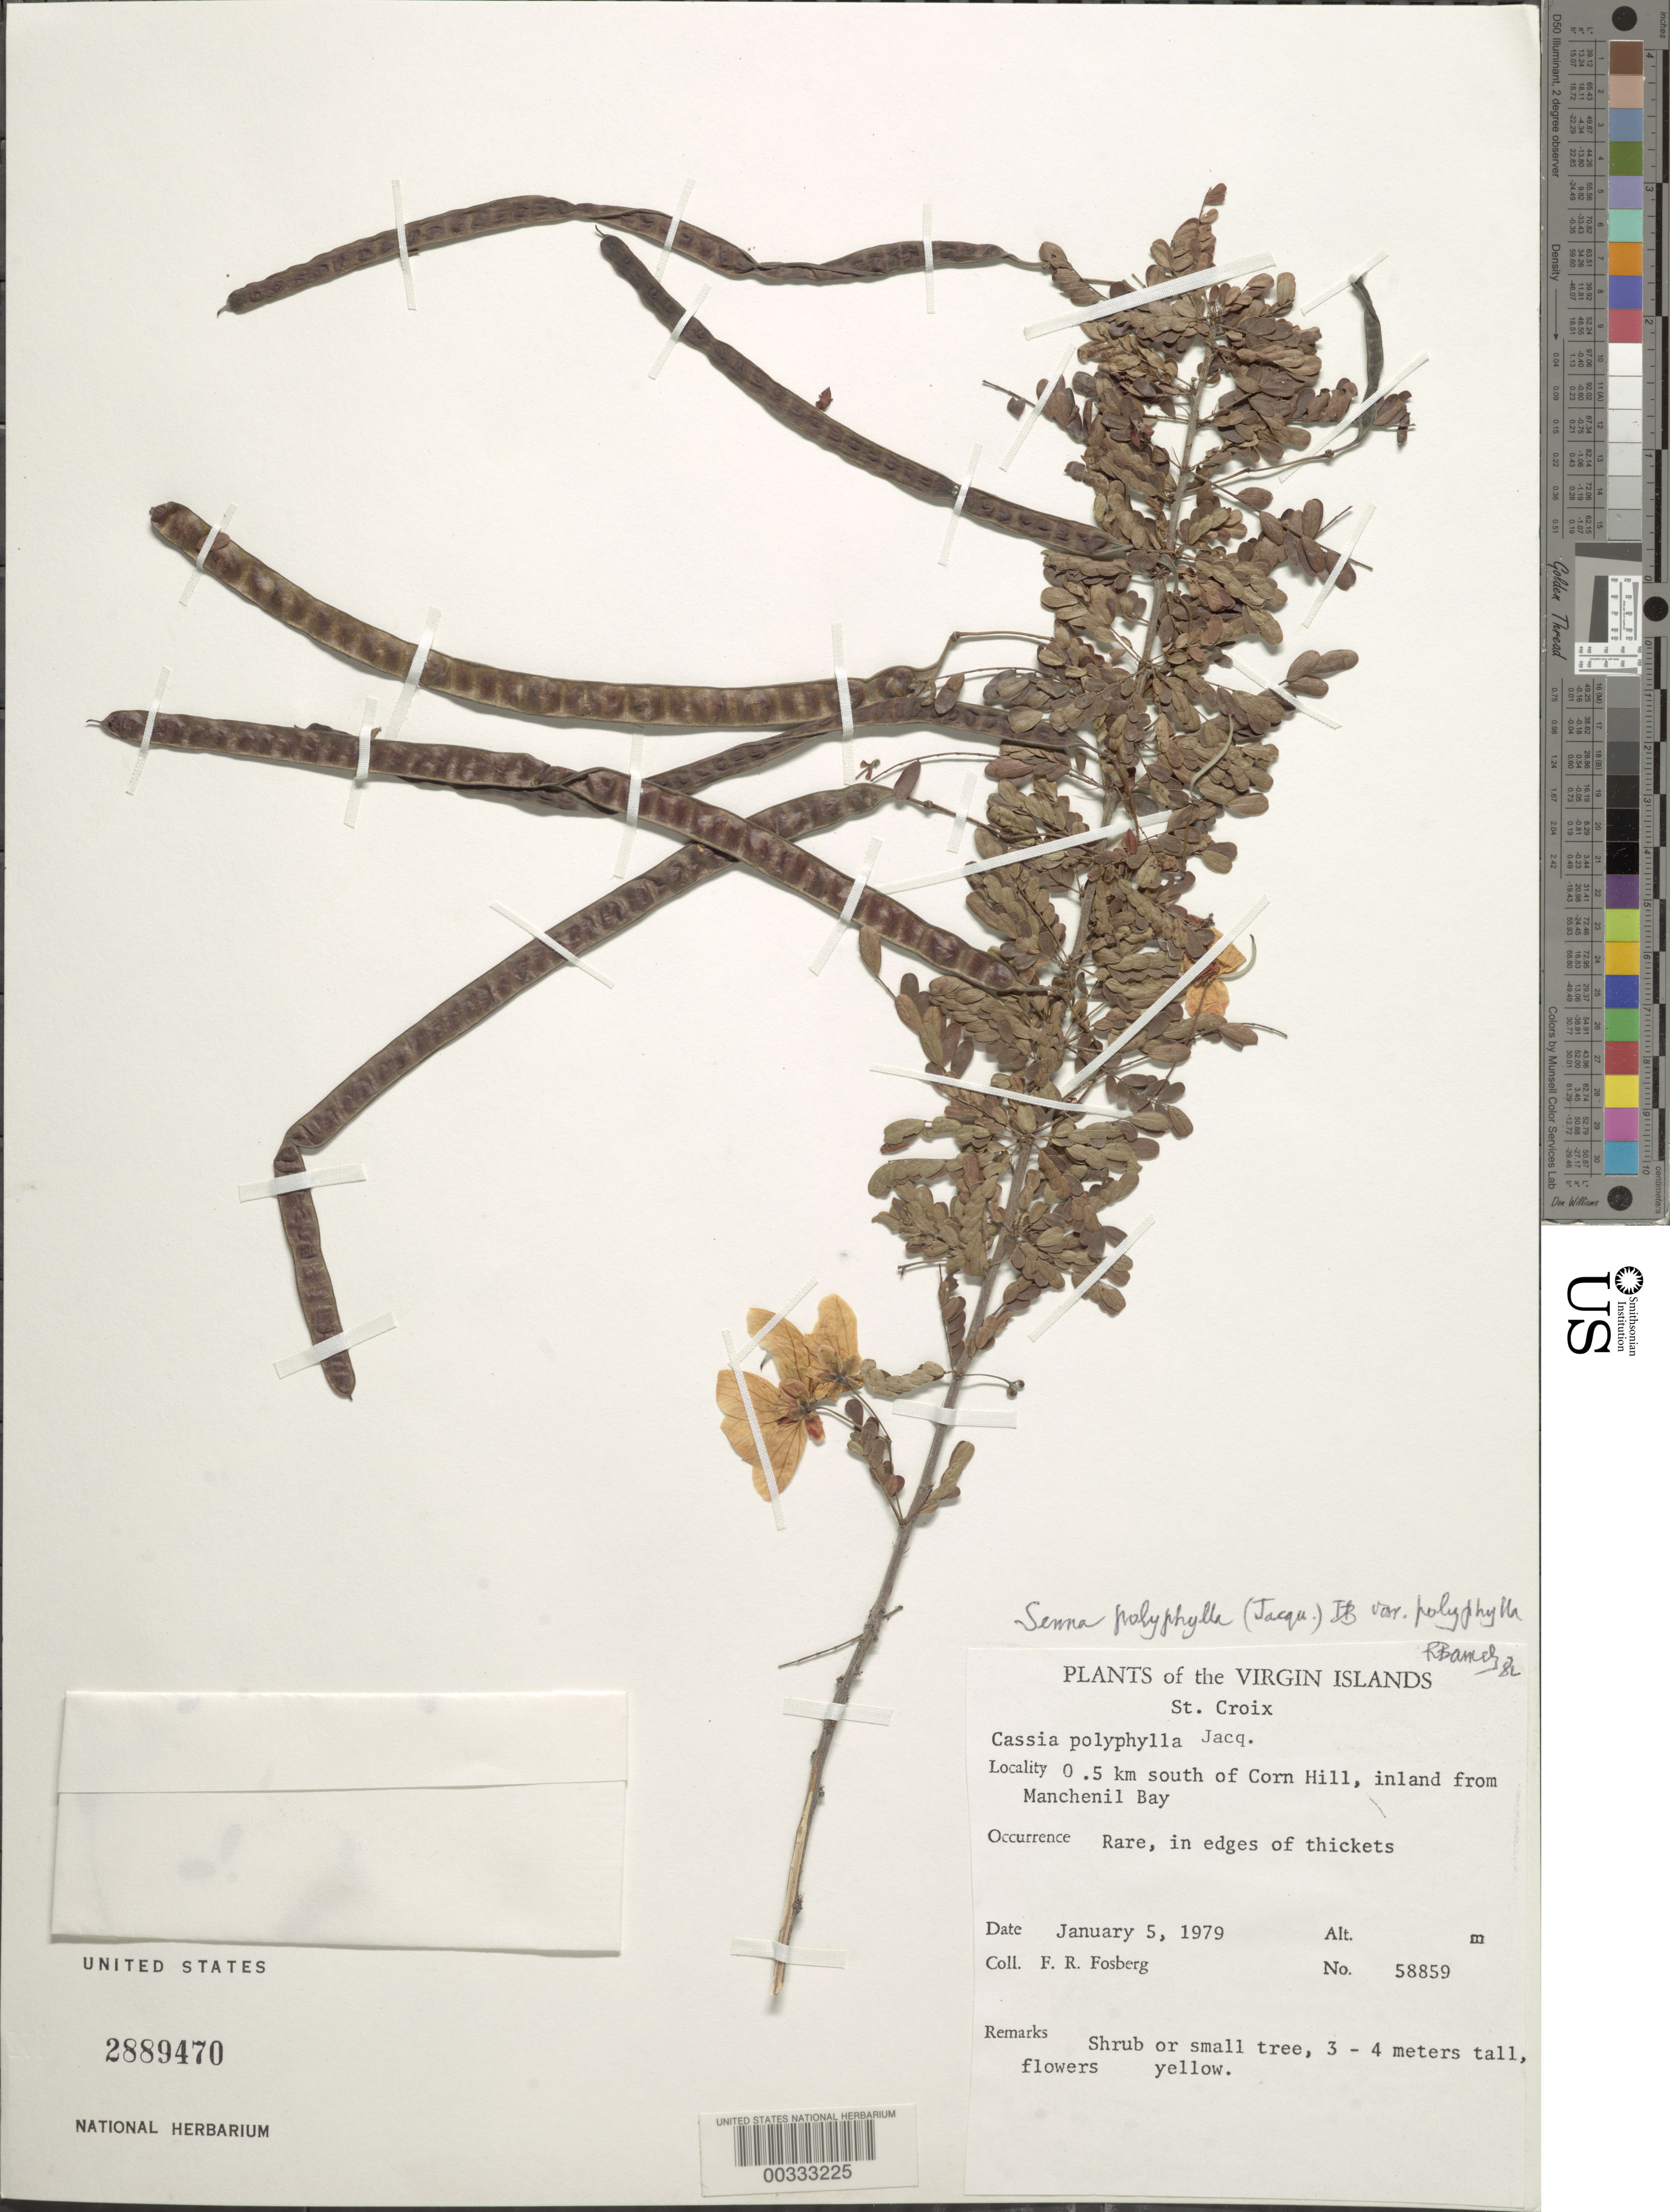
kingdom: Plantae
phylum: Tracheophyta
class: Magnoliopsida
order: Fabales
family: Fabaceae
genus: Senna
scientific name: Senna polyphylla var. polyphylla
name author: (Jacq.) H.S. Irwin & Barneby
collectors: F. R. Fosberg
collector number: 58859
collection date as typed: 05 Jan 1979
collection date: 1979-01-05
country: U.S. Virgin Islands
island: St. Croix Island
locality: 0.5 km s of corn hill, inland from manchenil bay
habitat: In edges of thickets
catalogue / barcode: US 2889470